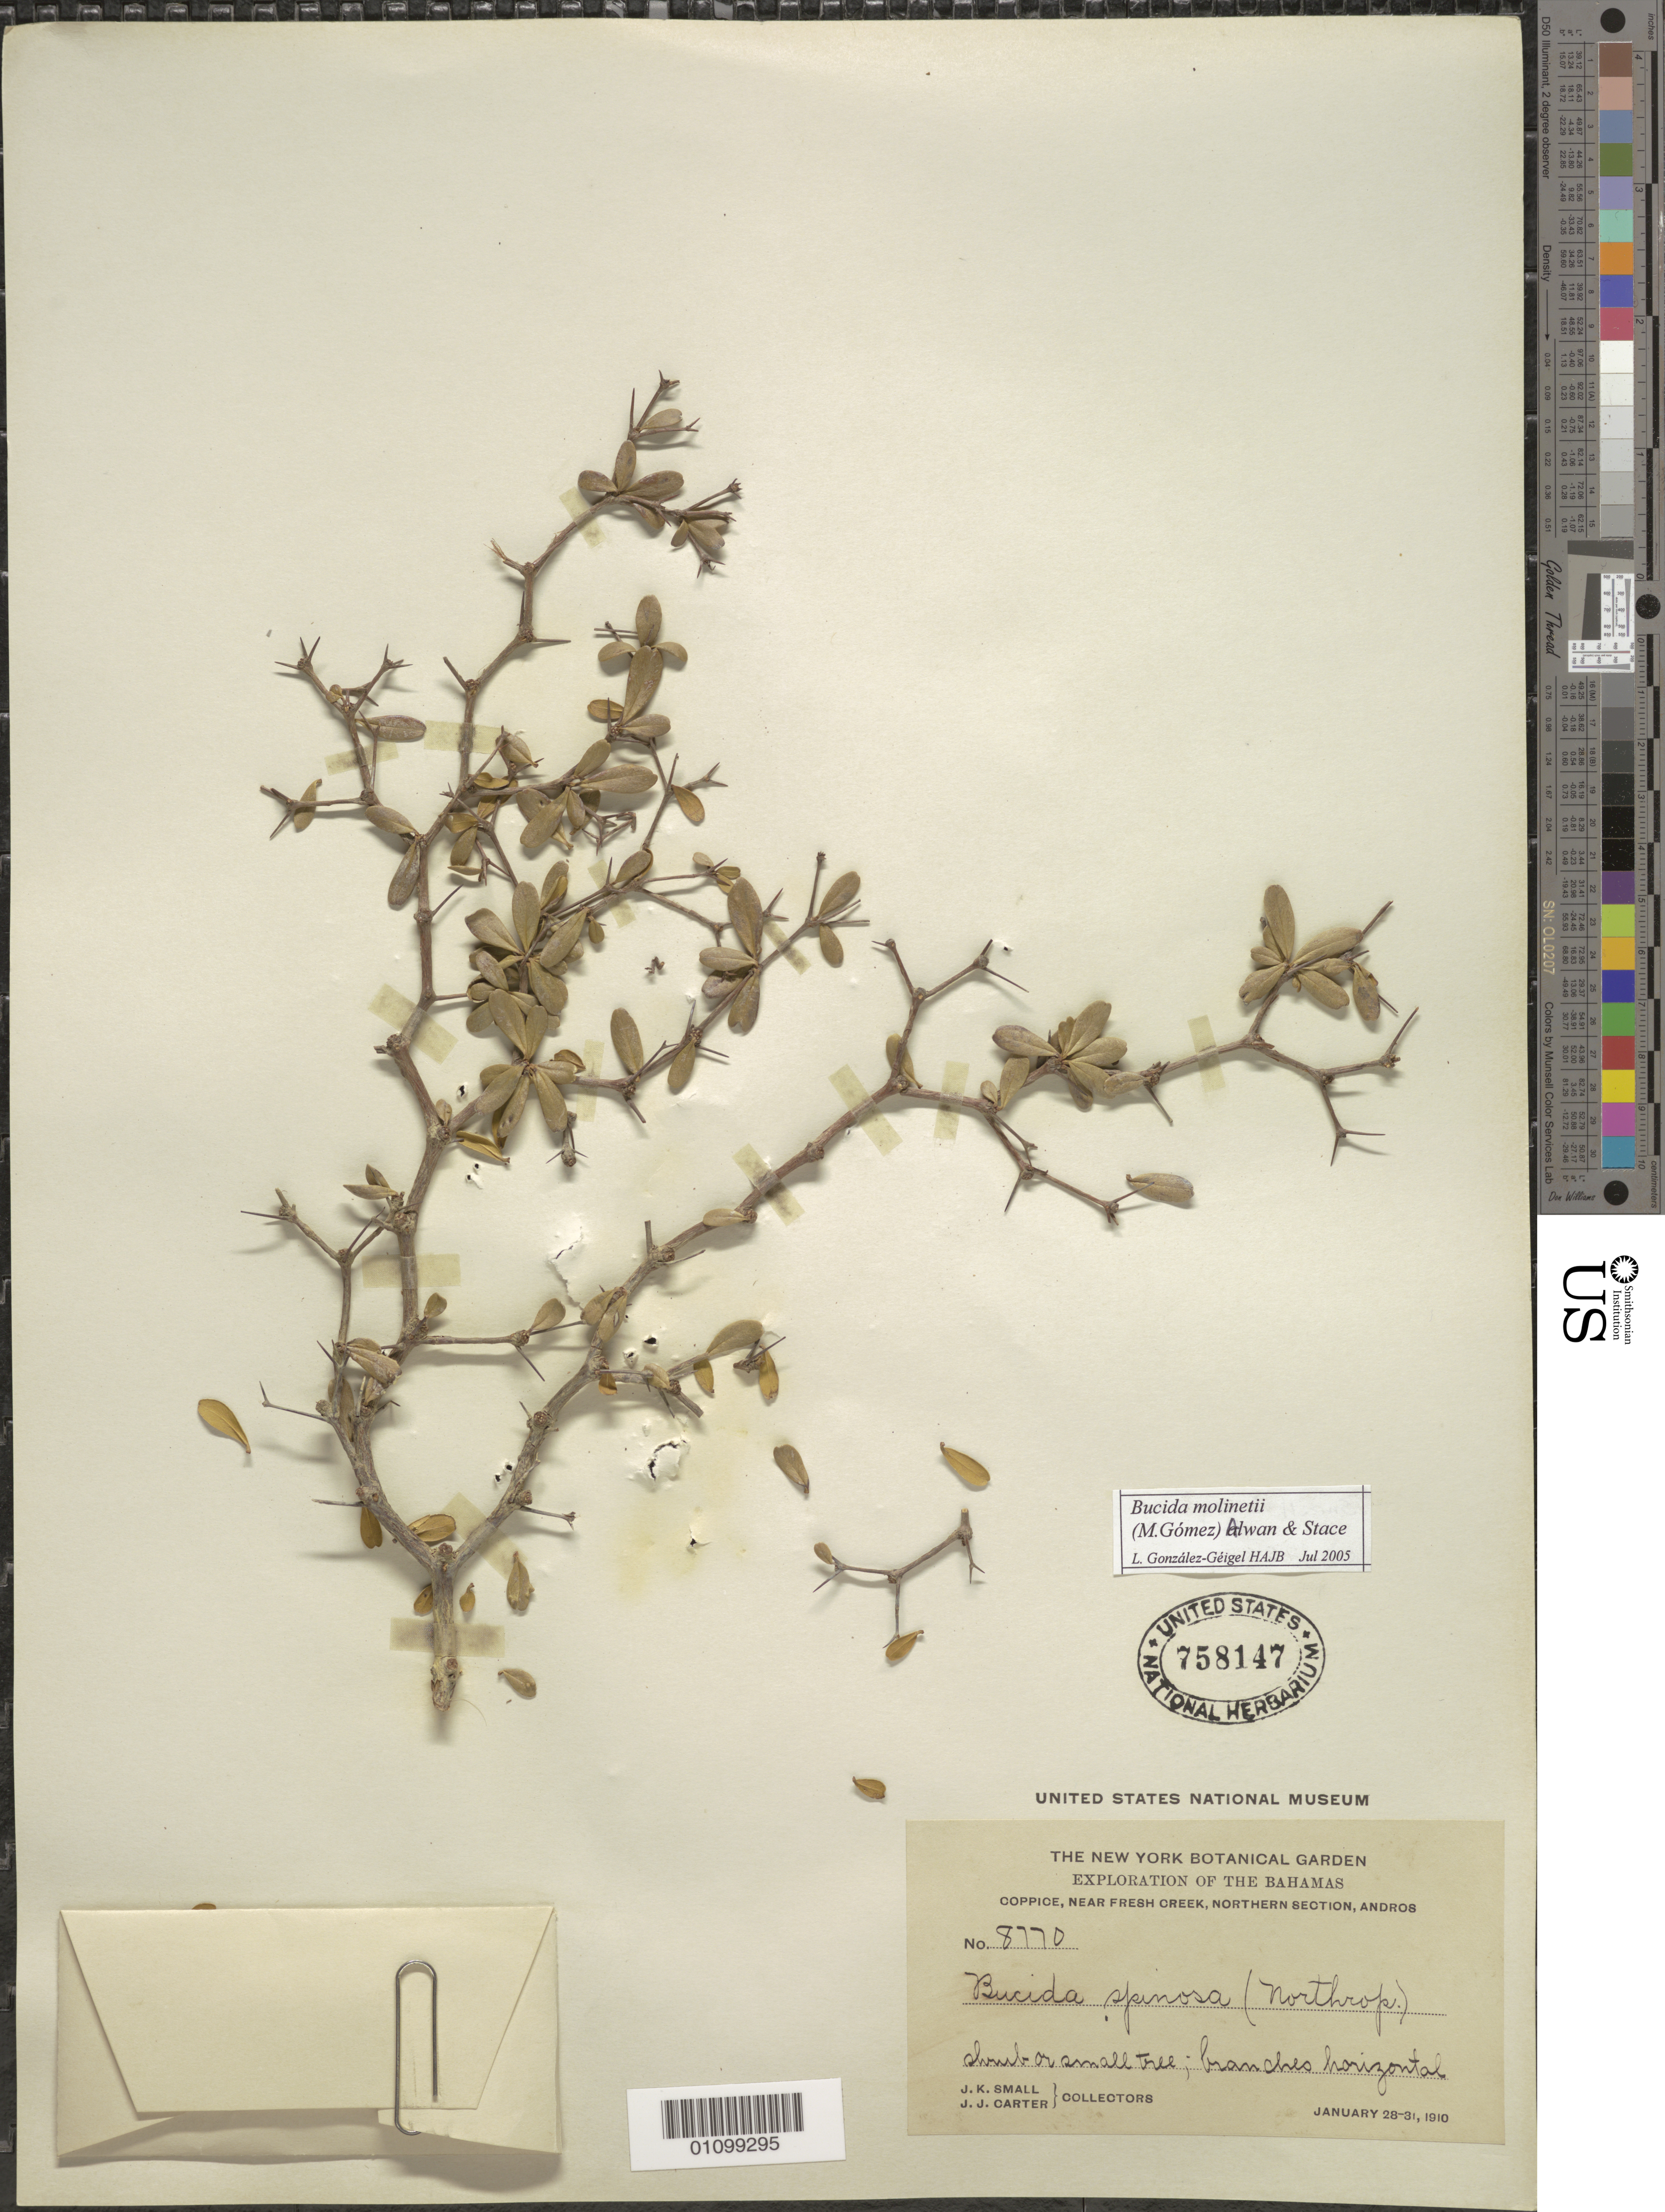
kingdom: Plantae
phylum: Tracheophyta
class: Magnoliopsida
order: Myrtales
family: Combretaceae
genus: Terminalia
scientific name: Terminalia molinetii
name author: M. Gómez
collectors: J. K. Small & J. J. Carter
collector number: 8770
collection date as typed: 28 Jan 1910 to 10 Jan 1910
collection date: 1910-01-10/1910-01-28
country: Bahamas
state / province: North Andros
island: Andros I.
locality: Coppice, Near Fresh Creek.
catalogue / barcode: US 758147